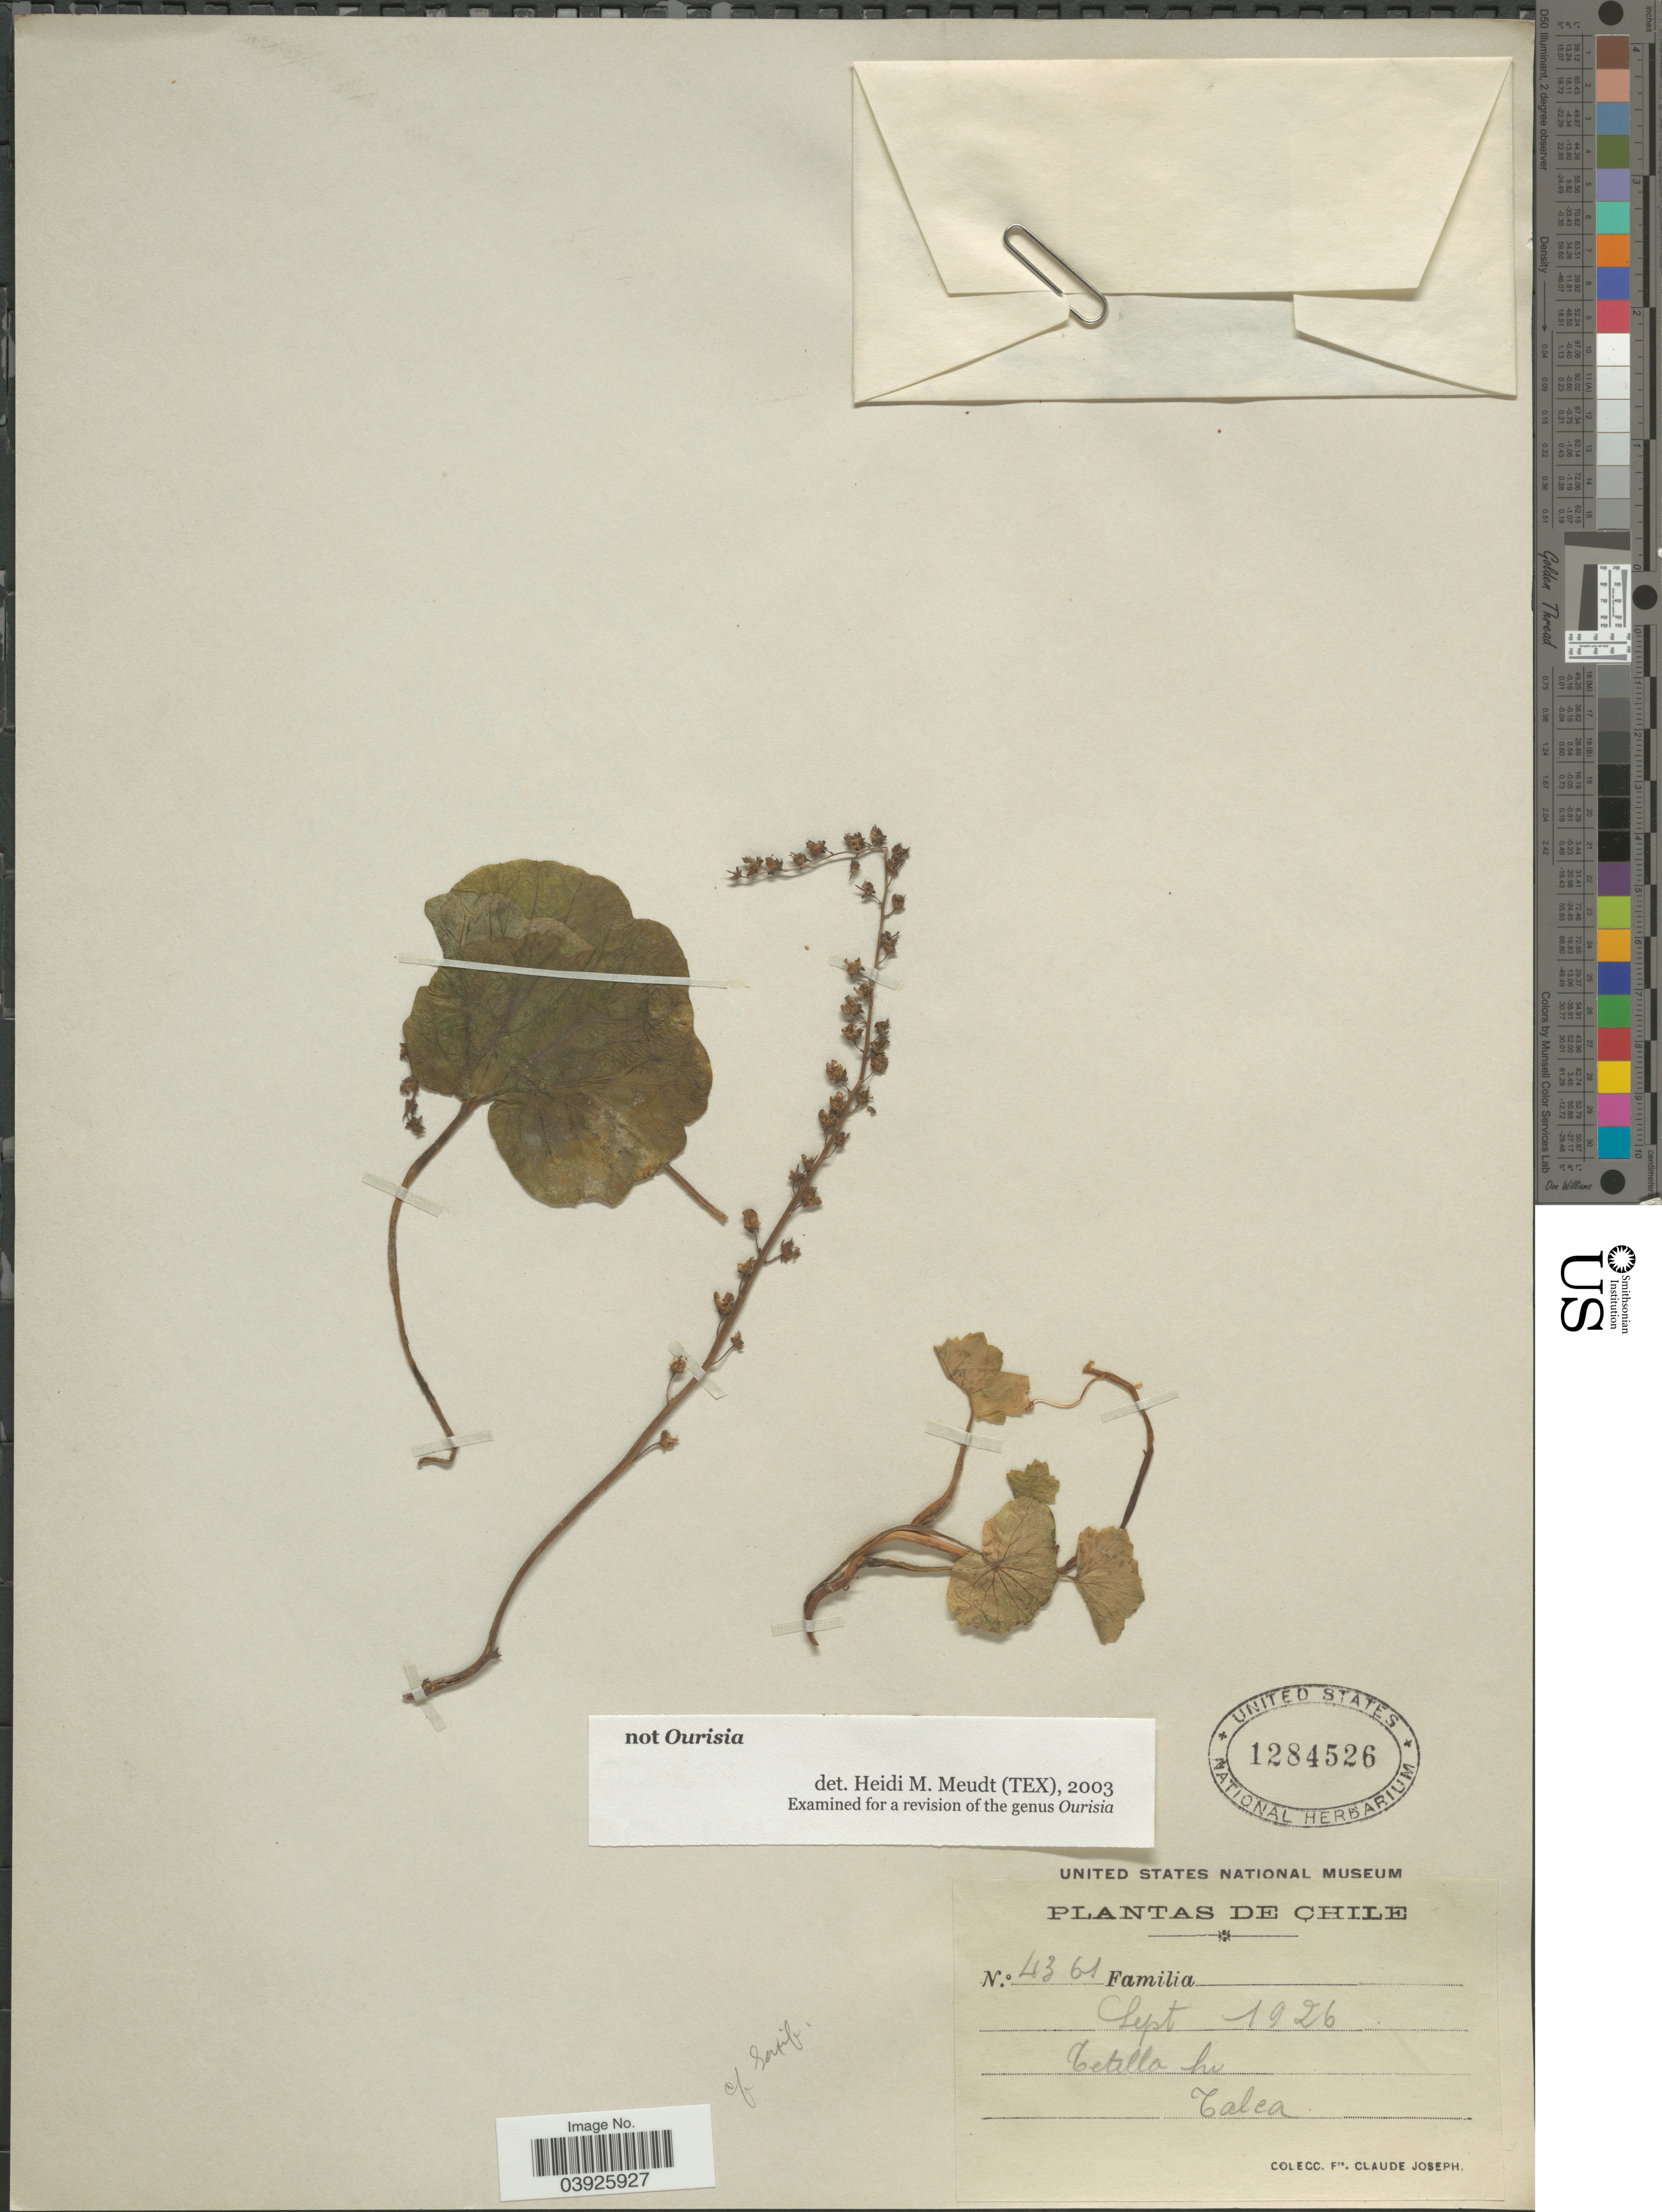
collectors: Bro. Claude-Joseph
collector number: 4361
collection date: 1926-09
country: Chile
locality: Talca.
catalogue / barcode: US 1284526